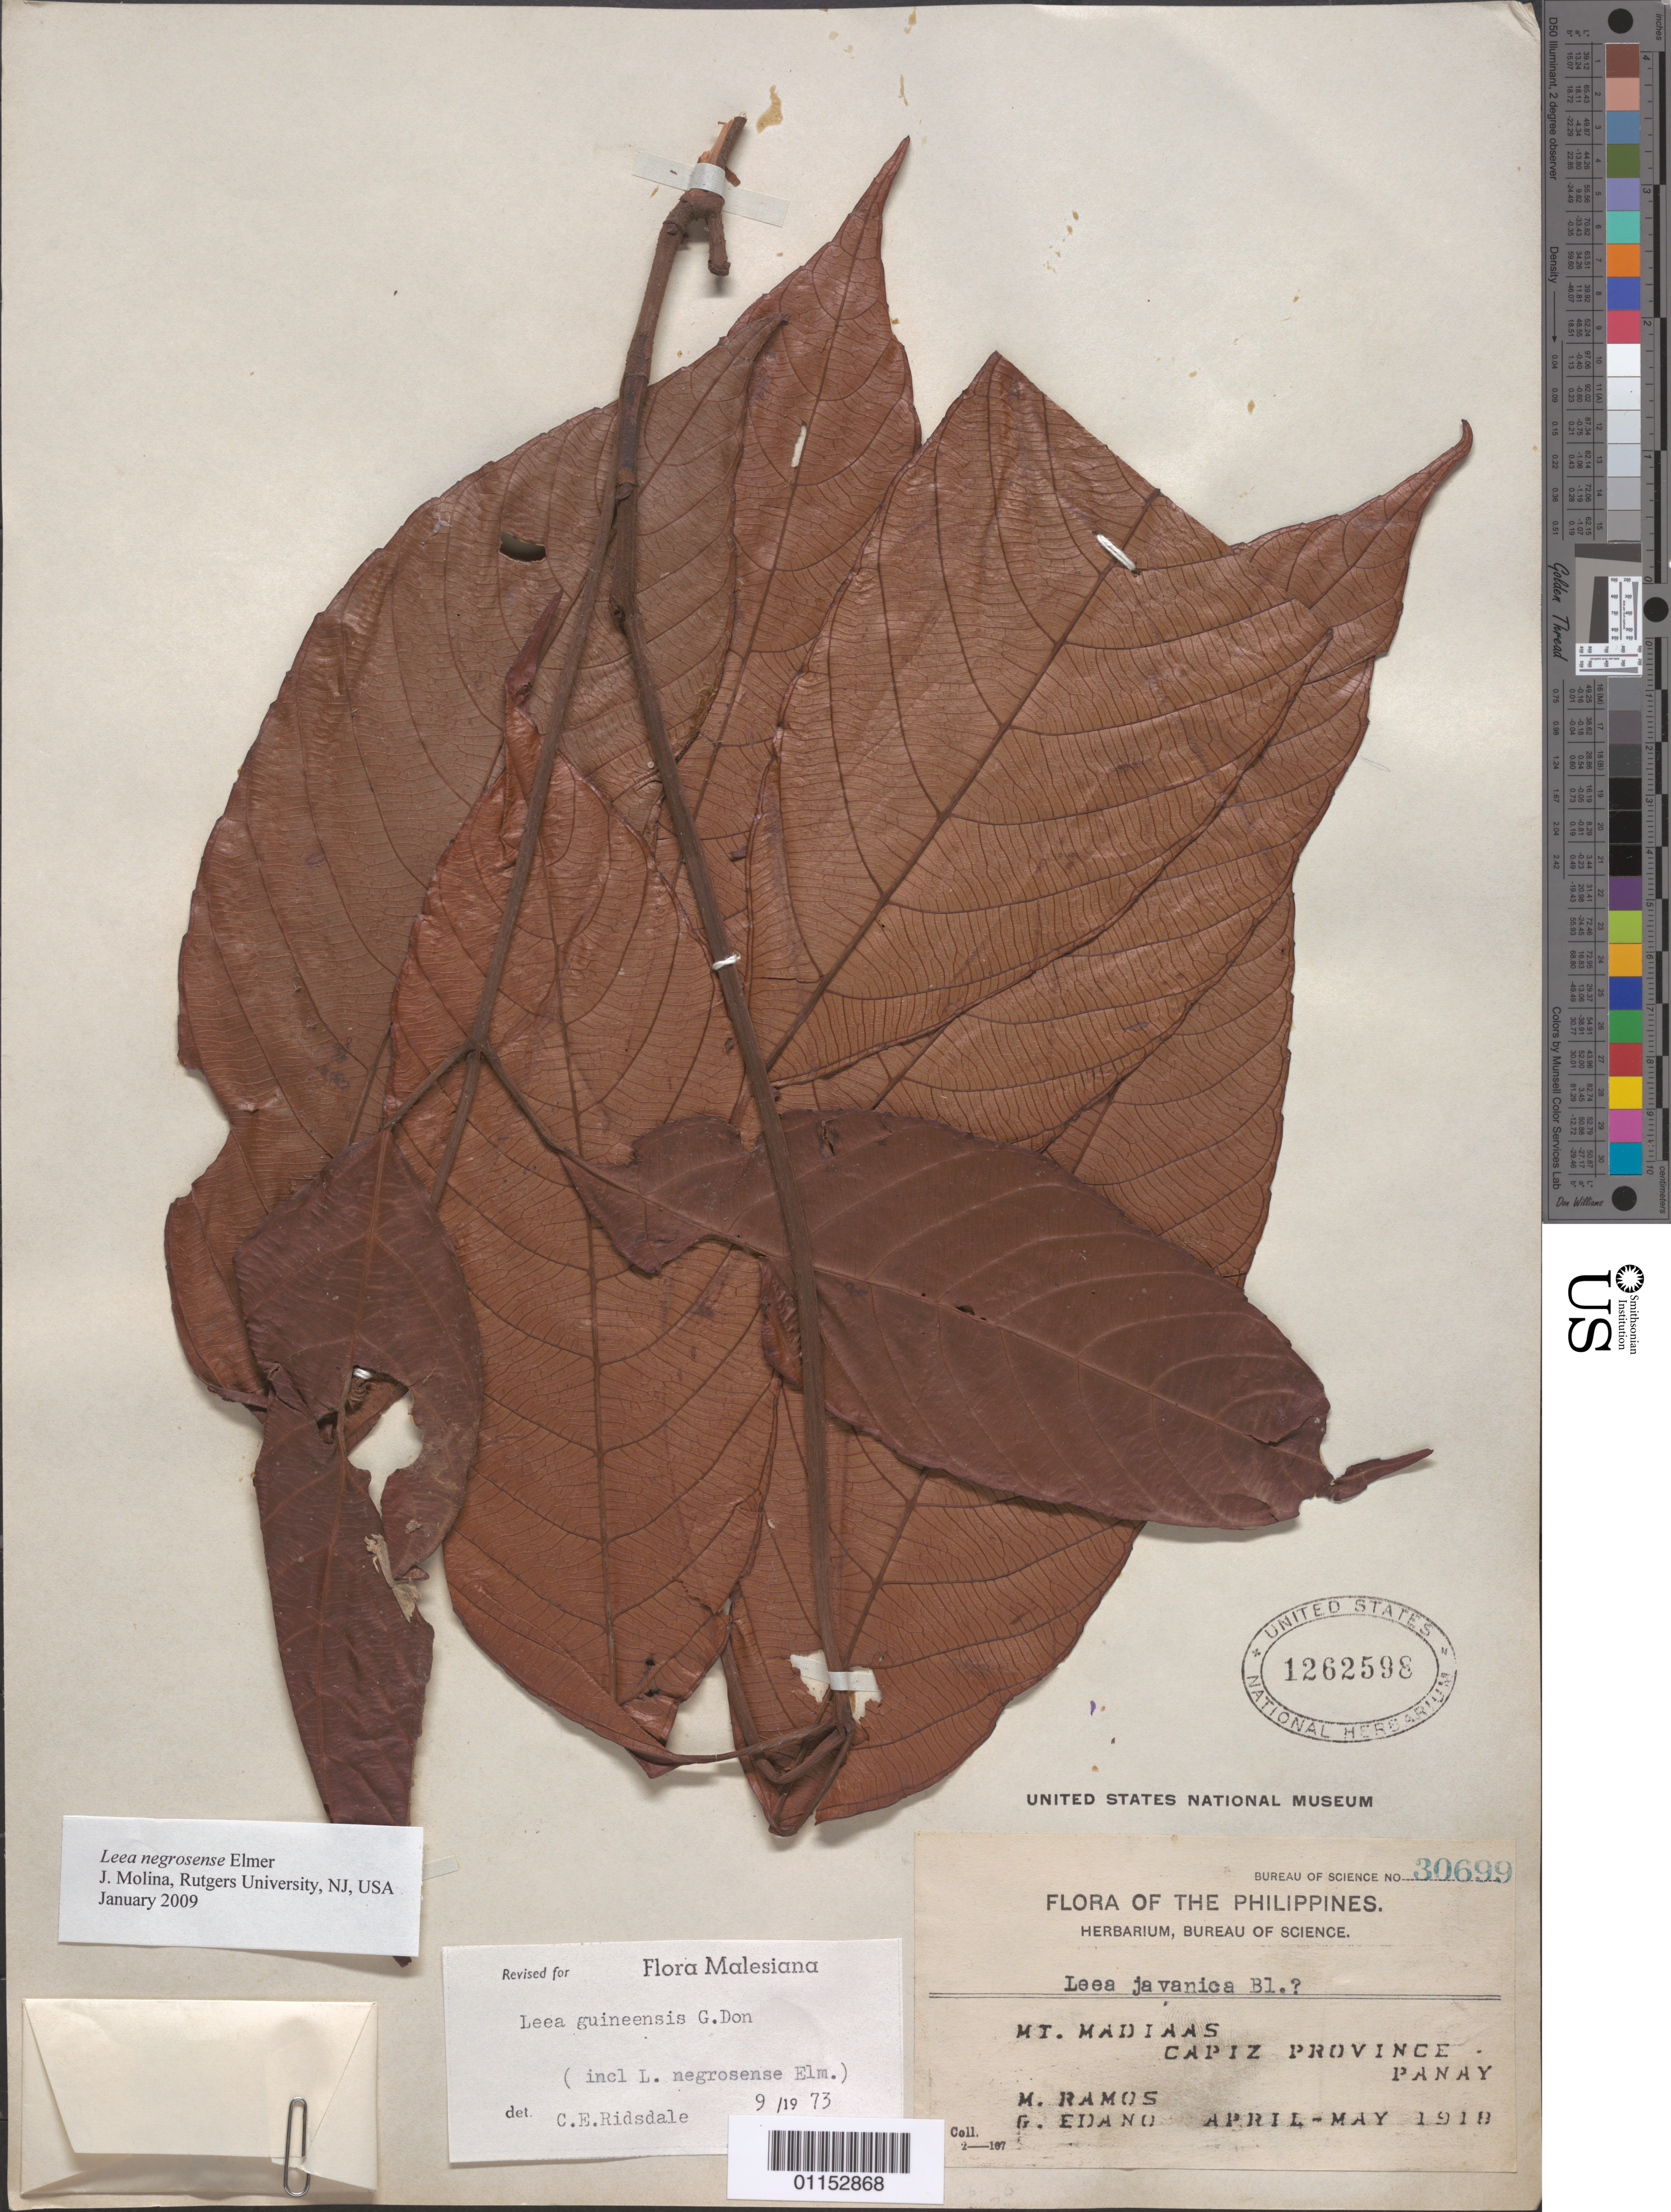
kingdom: Plantae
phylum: Tracheophyta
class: Magnoliopsida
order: Vitales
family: Vitaceae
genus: Leea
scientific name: Leea negrosensis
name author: Elmer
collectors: M. Ramos & G. Edaño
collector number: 30699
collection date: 1918-04/1918-05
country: Philippines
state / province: Western Visayas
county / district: Capiz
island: Panay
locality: Mt Madiaas.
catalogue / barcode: US 1261598